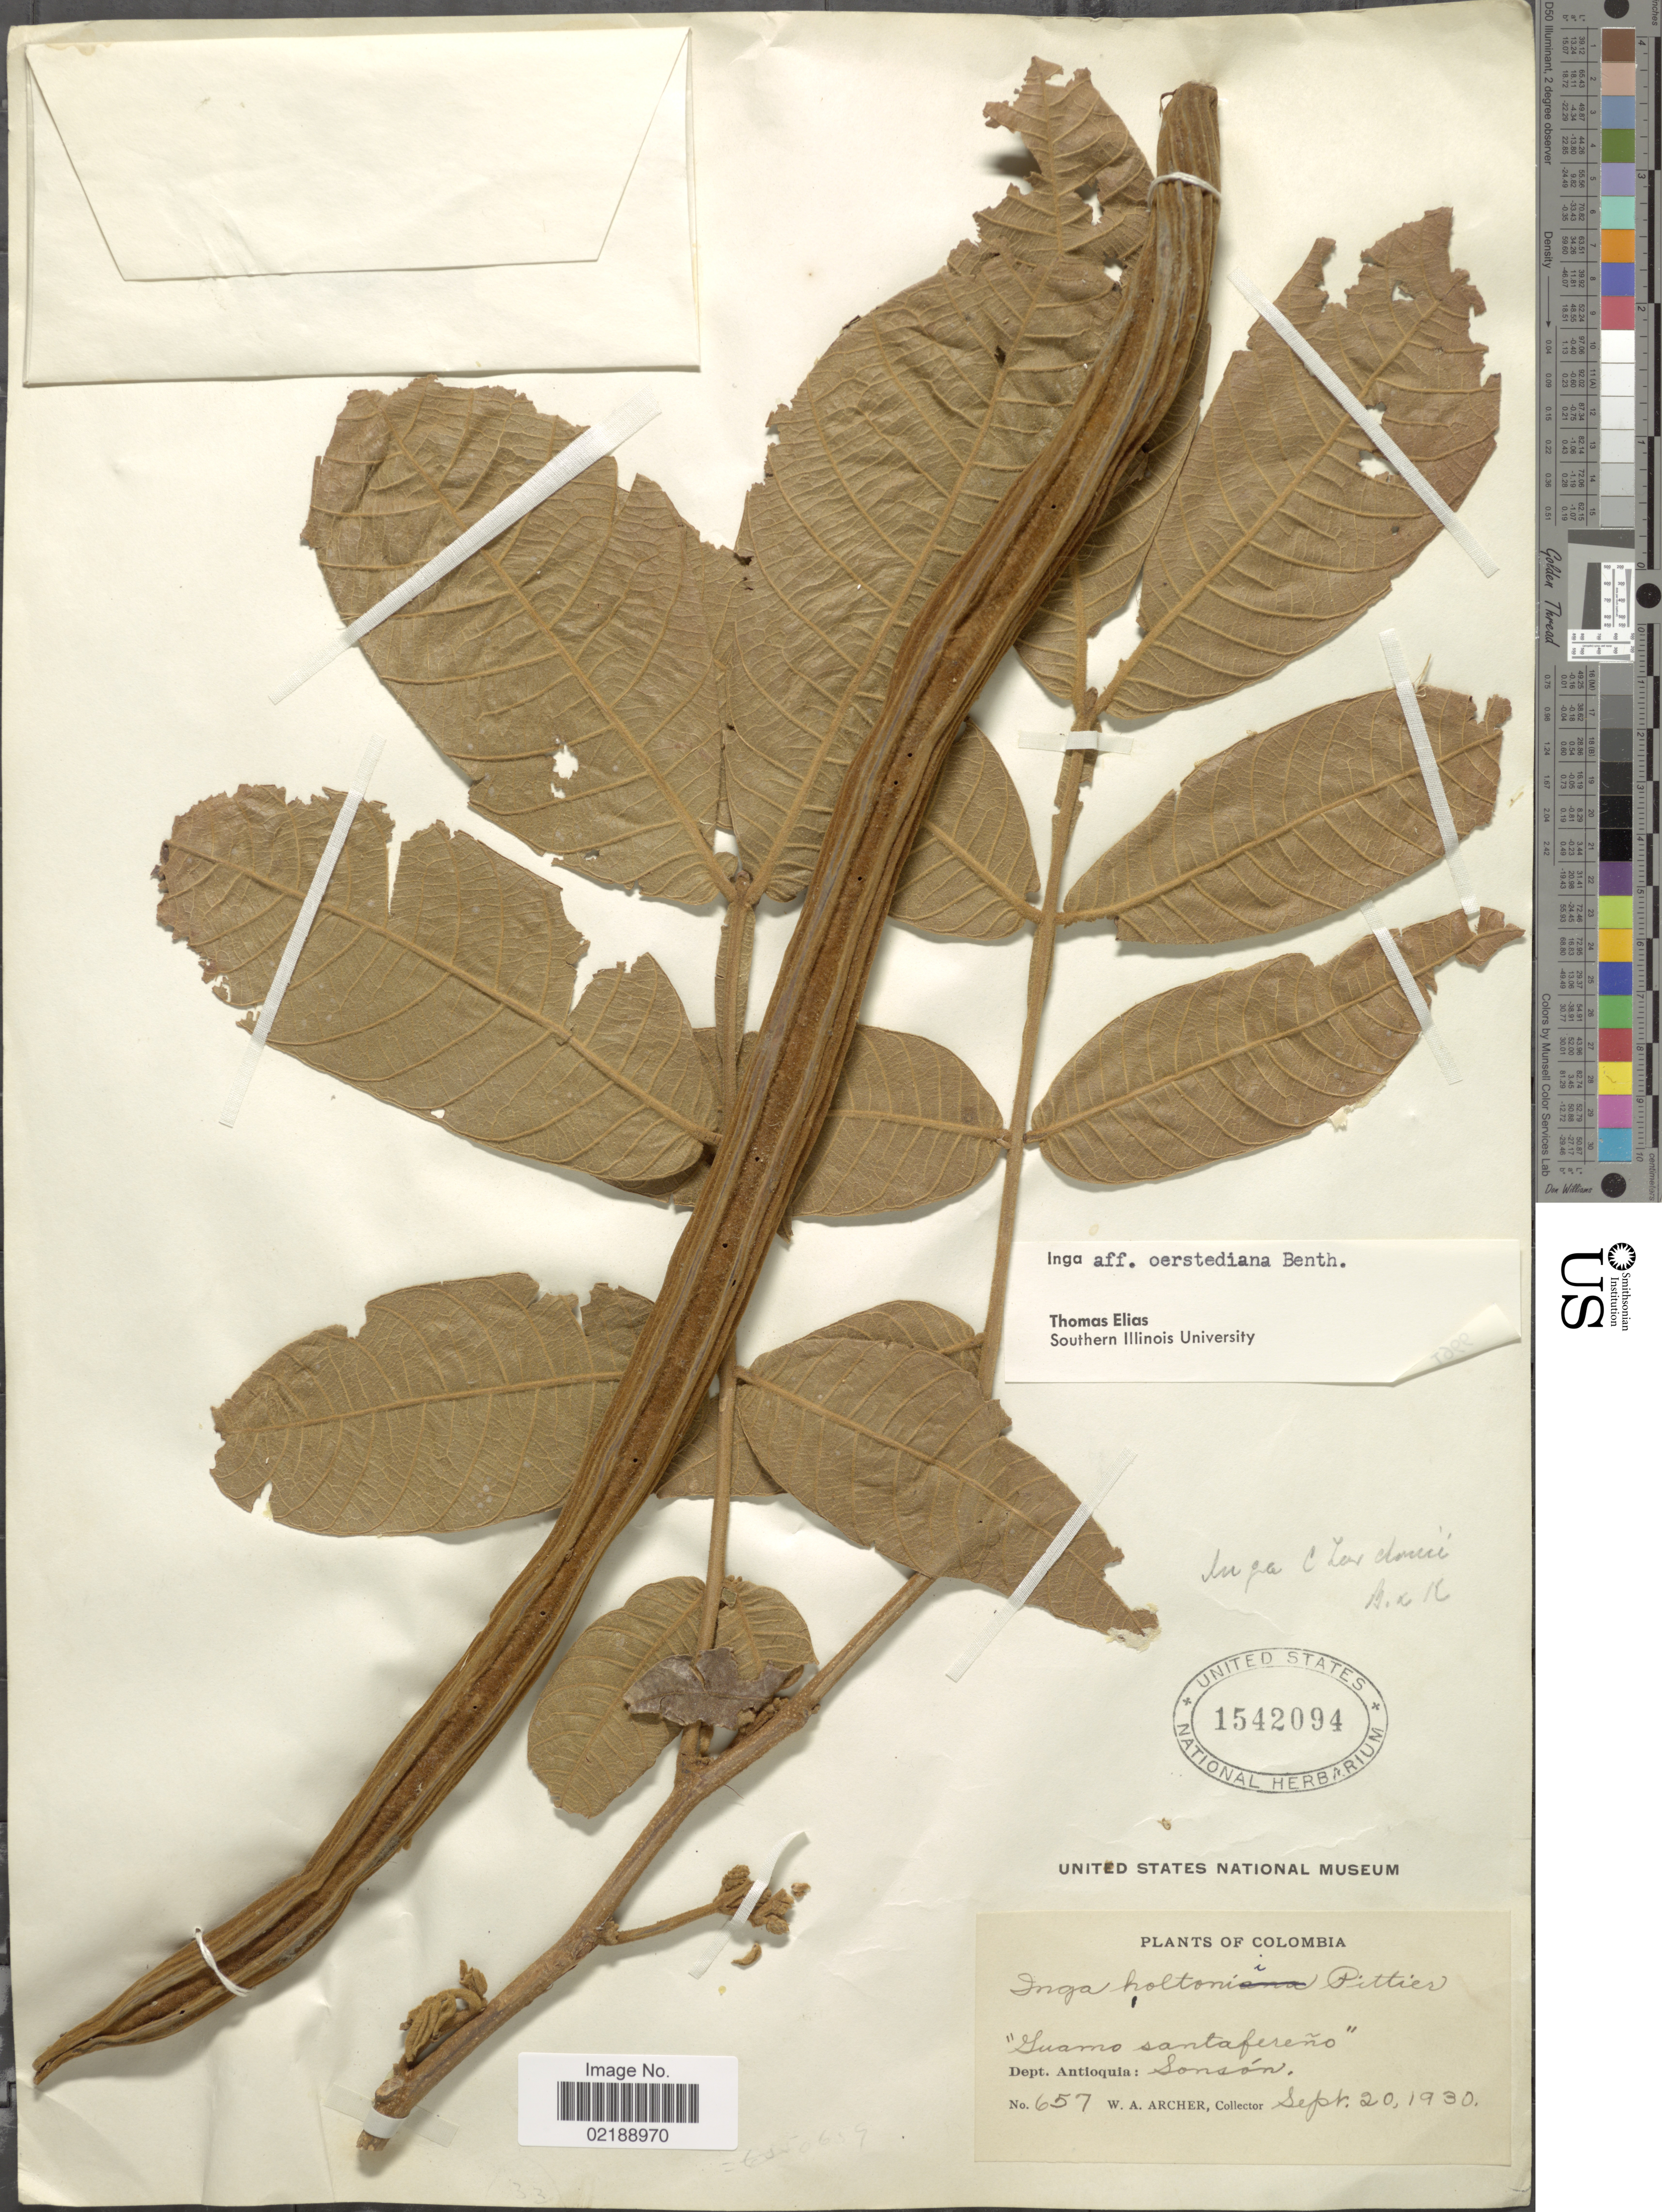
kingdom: Plantae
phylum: Tracheophyta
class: Magnoliopsida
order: Fabales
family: Fabaceae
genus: Inga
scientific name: Inga oerstediana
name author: Benth.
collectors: W. A. Archer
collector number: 657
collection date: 1930-09-20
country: Colombia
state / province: Antioquia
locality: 'Guamo santafereño' Dept. Antioquia: Sonsón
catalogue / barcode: US 1542094